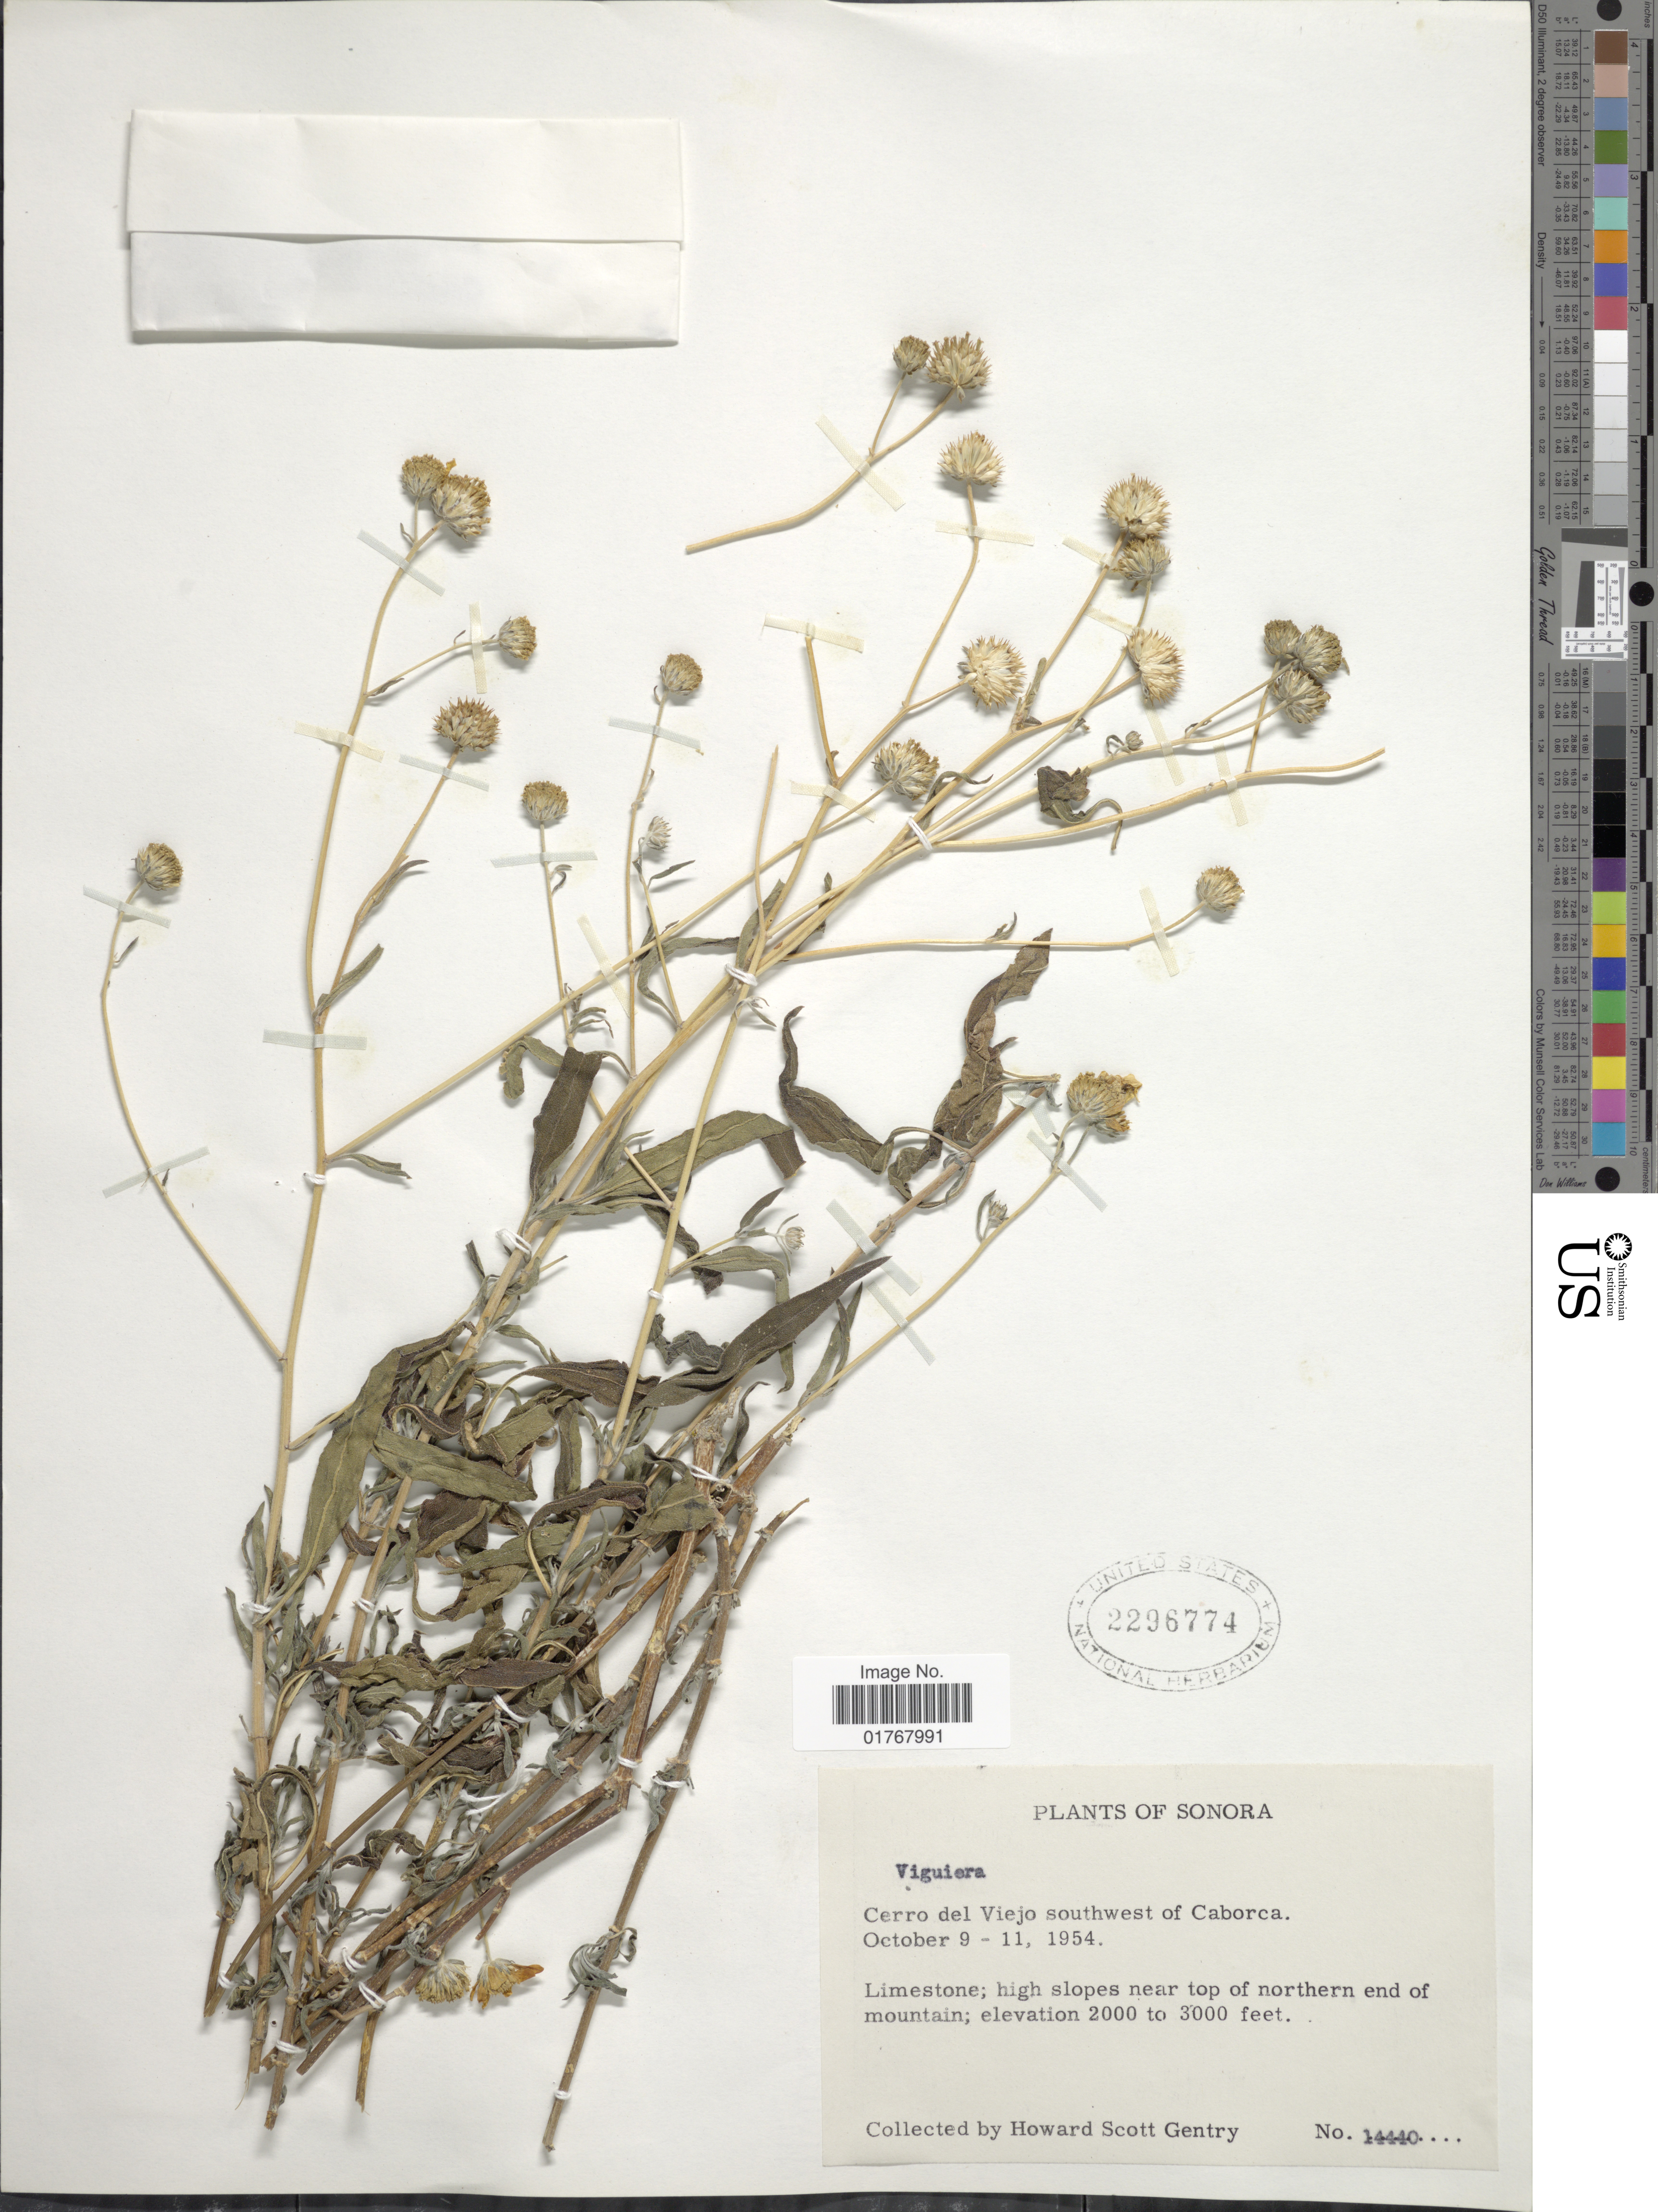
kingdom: Plantae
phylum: Tracheophyta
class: Magnoliopsida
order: Asterales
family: Asteraceae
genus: Viguiera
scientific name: Viguiera dentata var. brevipes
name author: (DC.) S.F. Blake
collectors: H. S. Gentry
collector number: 14440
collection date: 1954-10-09/1954-10-11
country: Mexico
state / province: Sonora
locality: Cerro del Viejo southwest of Caborca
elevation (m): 610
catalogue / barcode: US 2296774